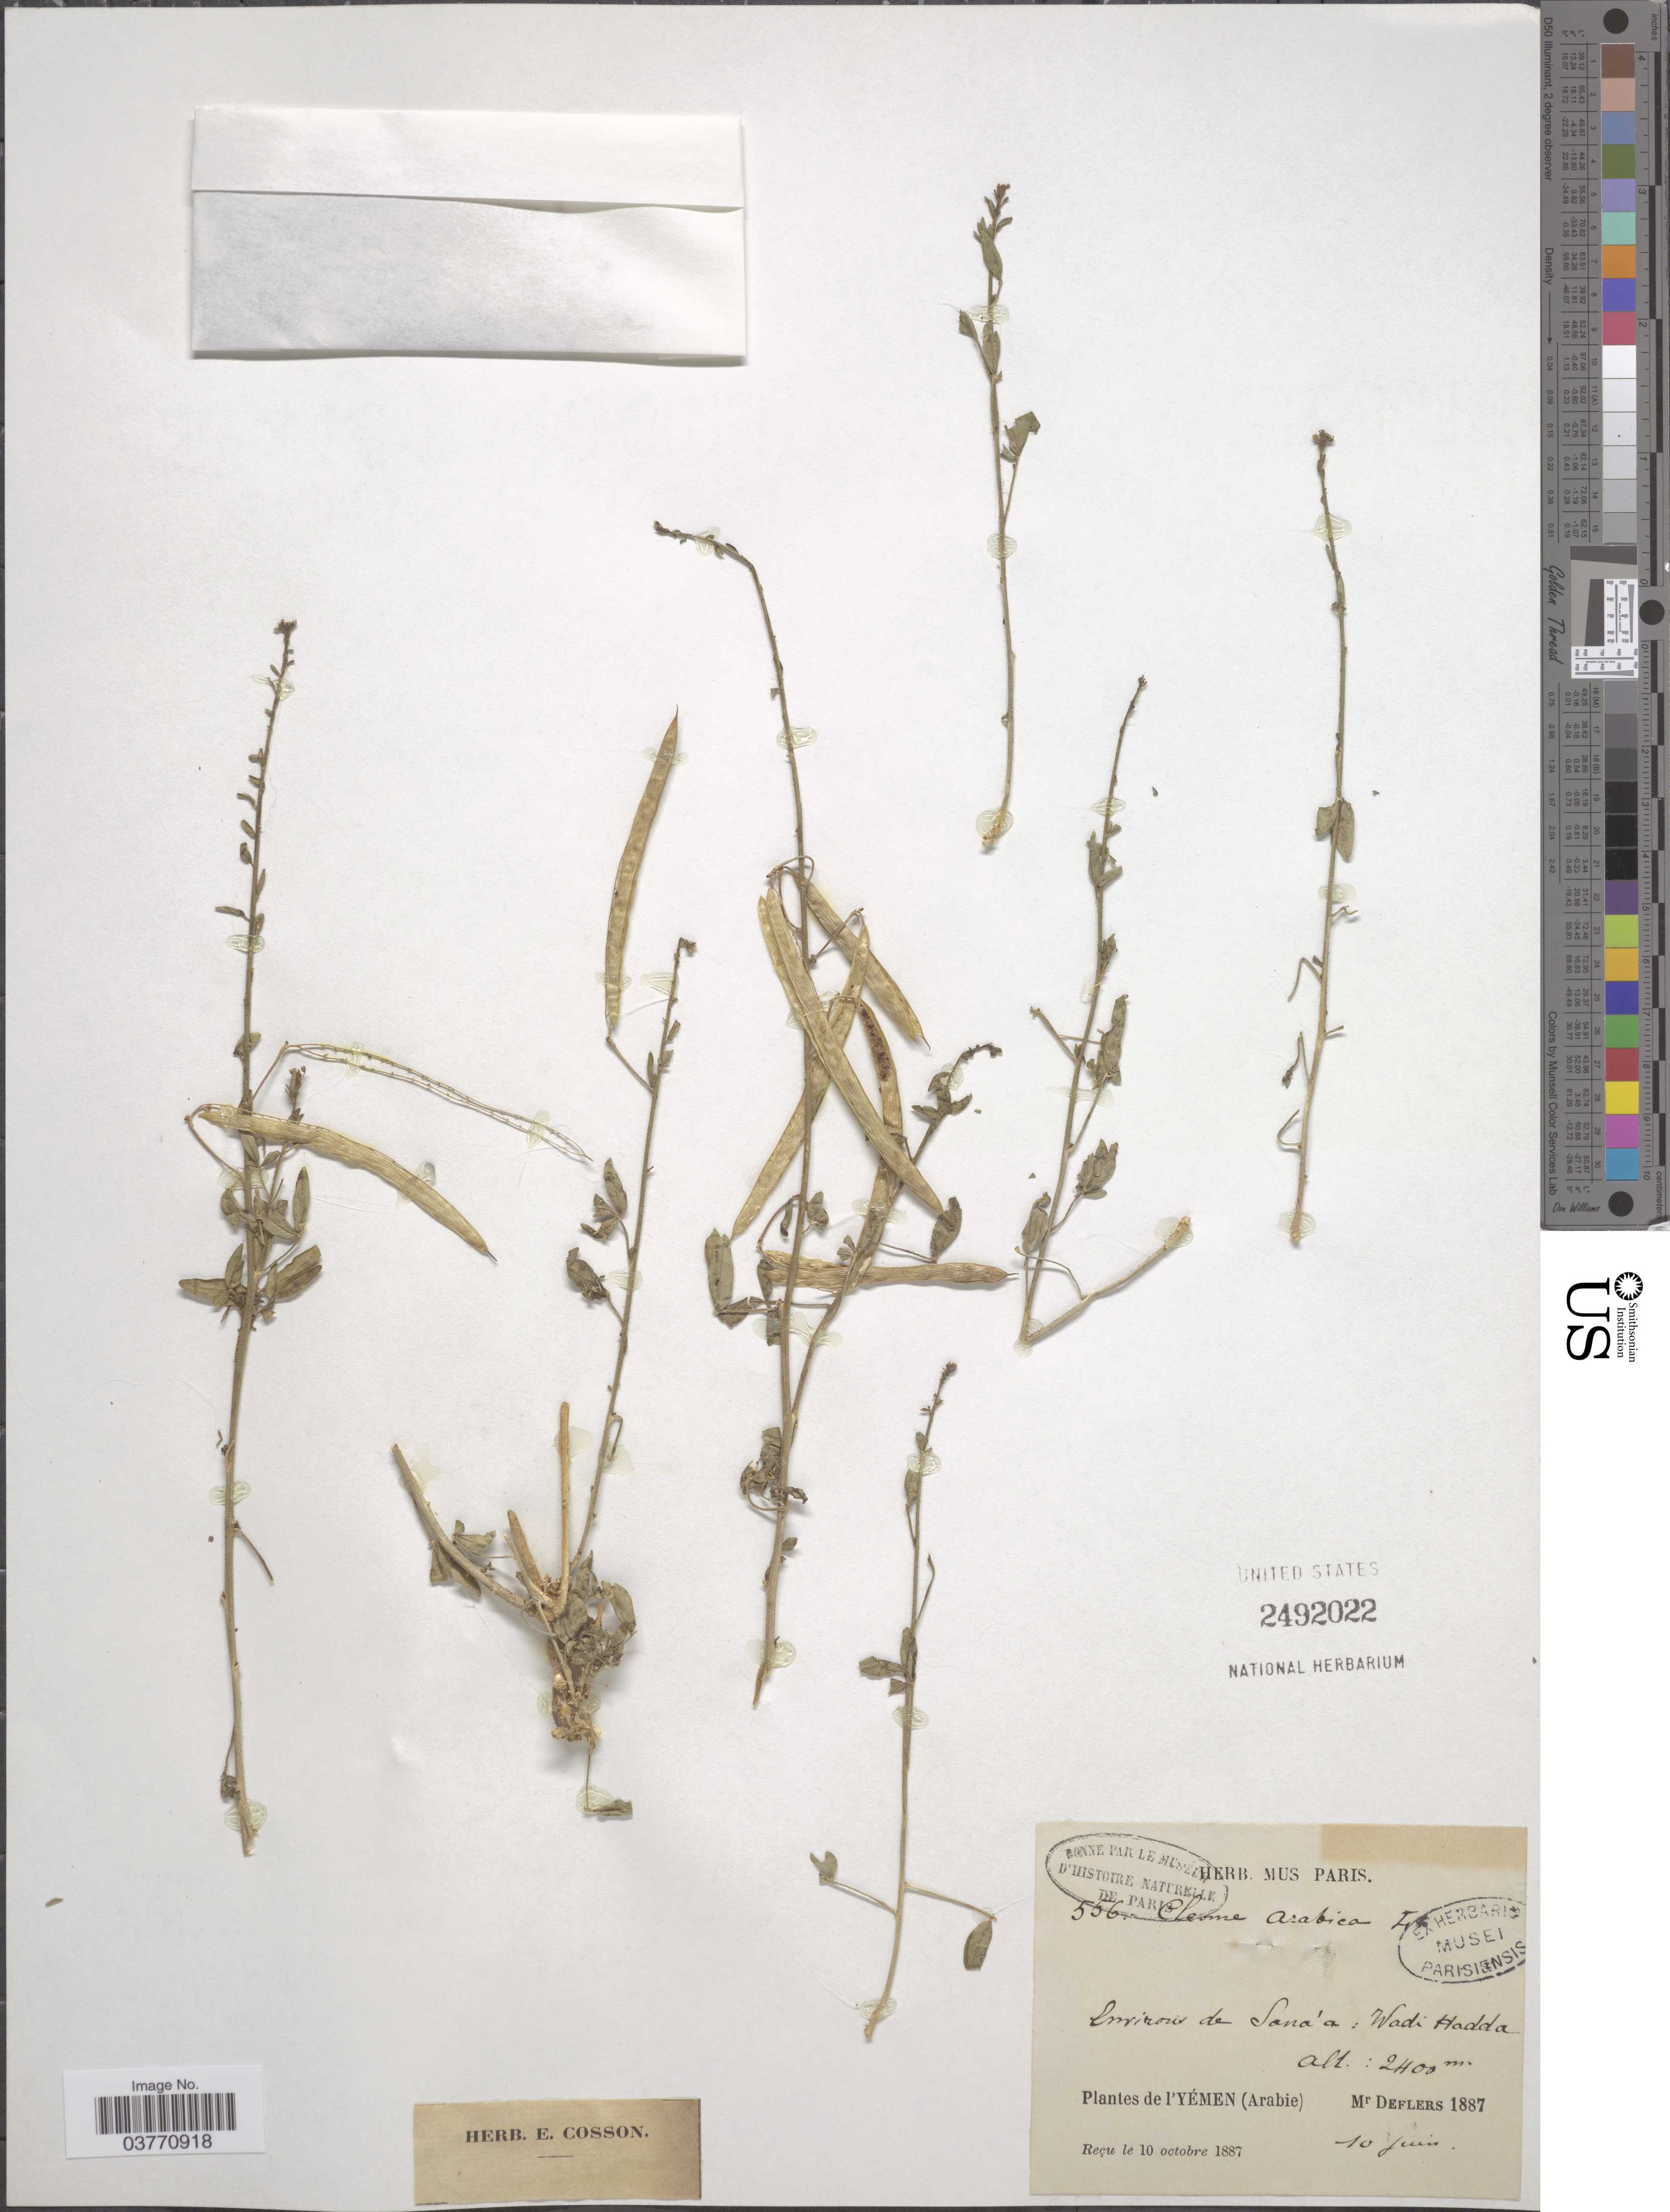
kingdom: Plantae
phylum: Tracheophyta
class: Magnoliopsida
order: Brassicales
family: Cleomaceae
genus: Cleome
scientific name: Cleome arabica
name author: L.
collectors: -. Deflers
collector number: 556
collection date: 1887-06-10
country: Yemen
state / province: San'a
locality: Environs de Sana'a: Wadi Hadda. I'Yémen (Arabie).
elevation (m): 2400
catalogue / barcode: US 2492022